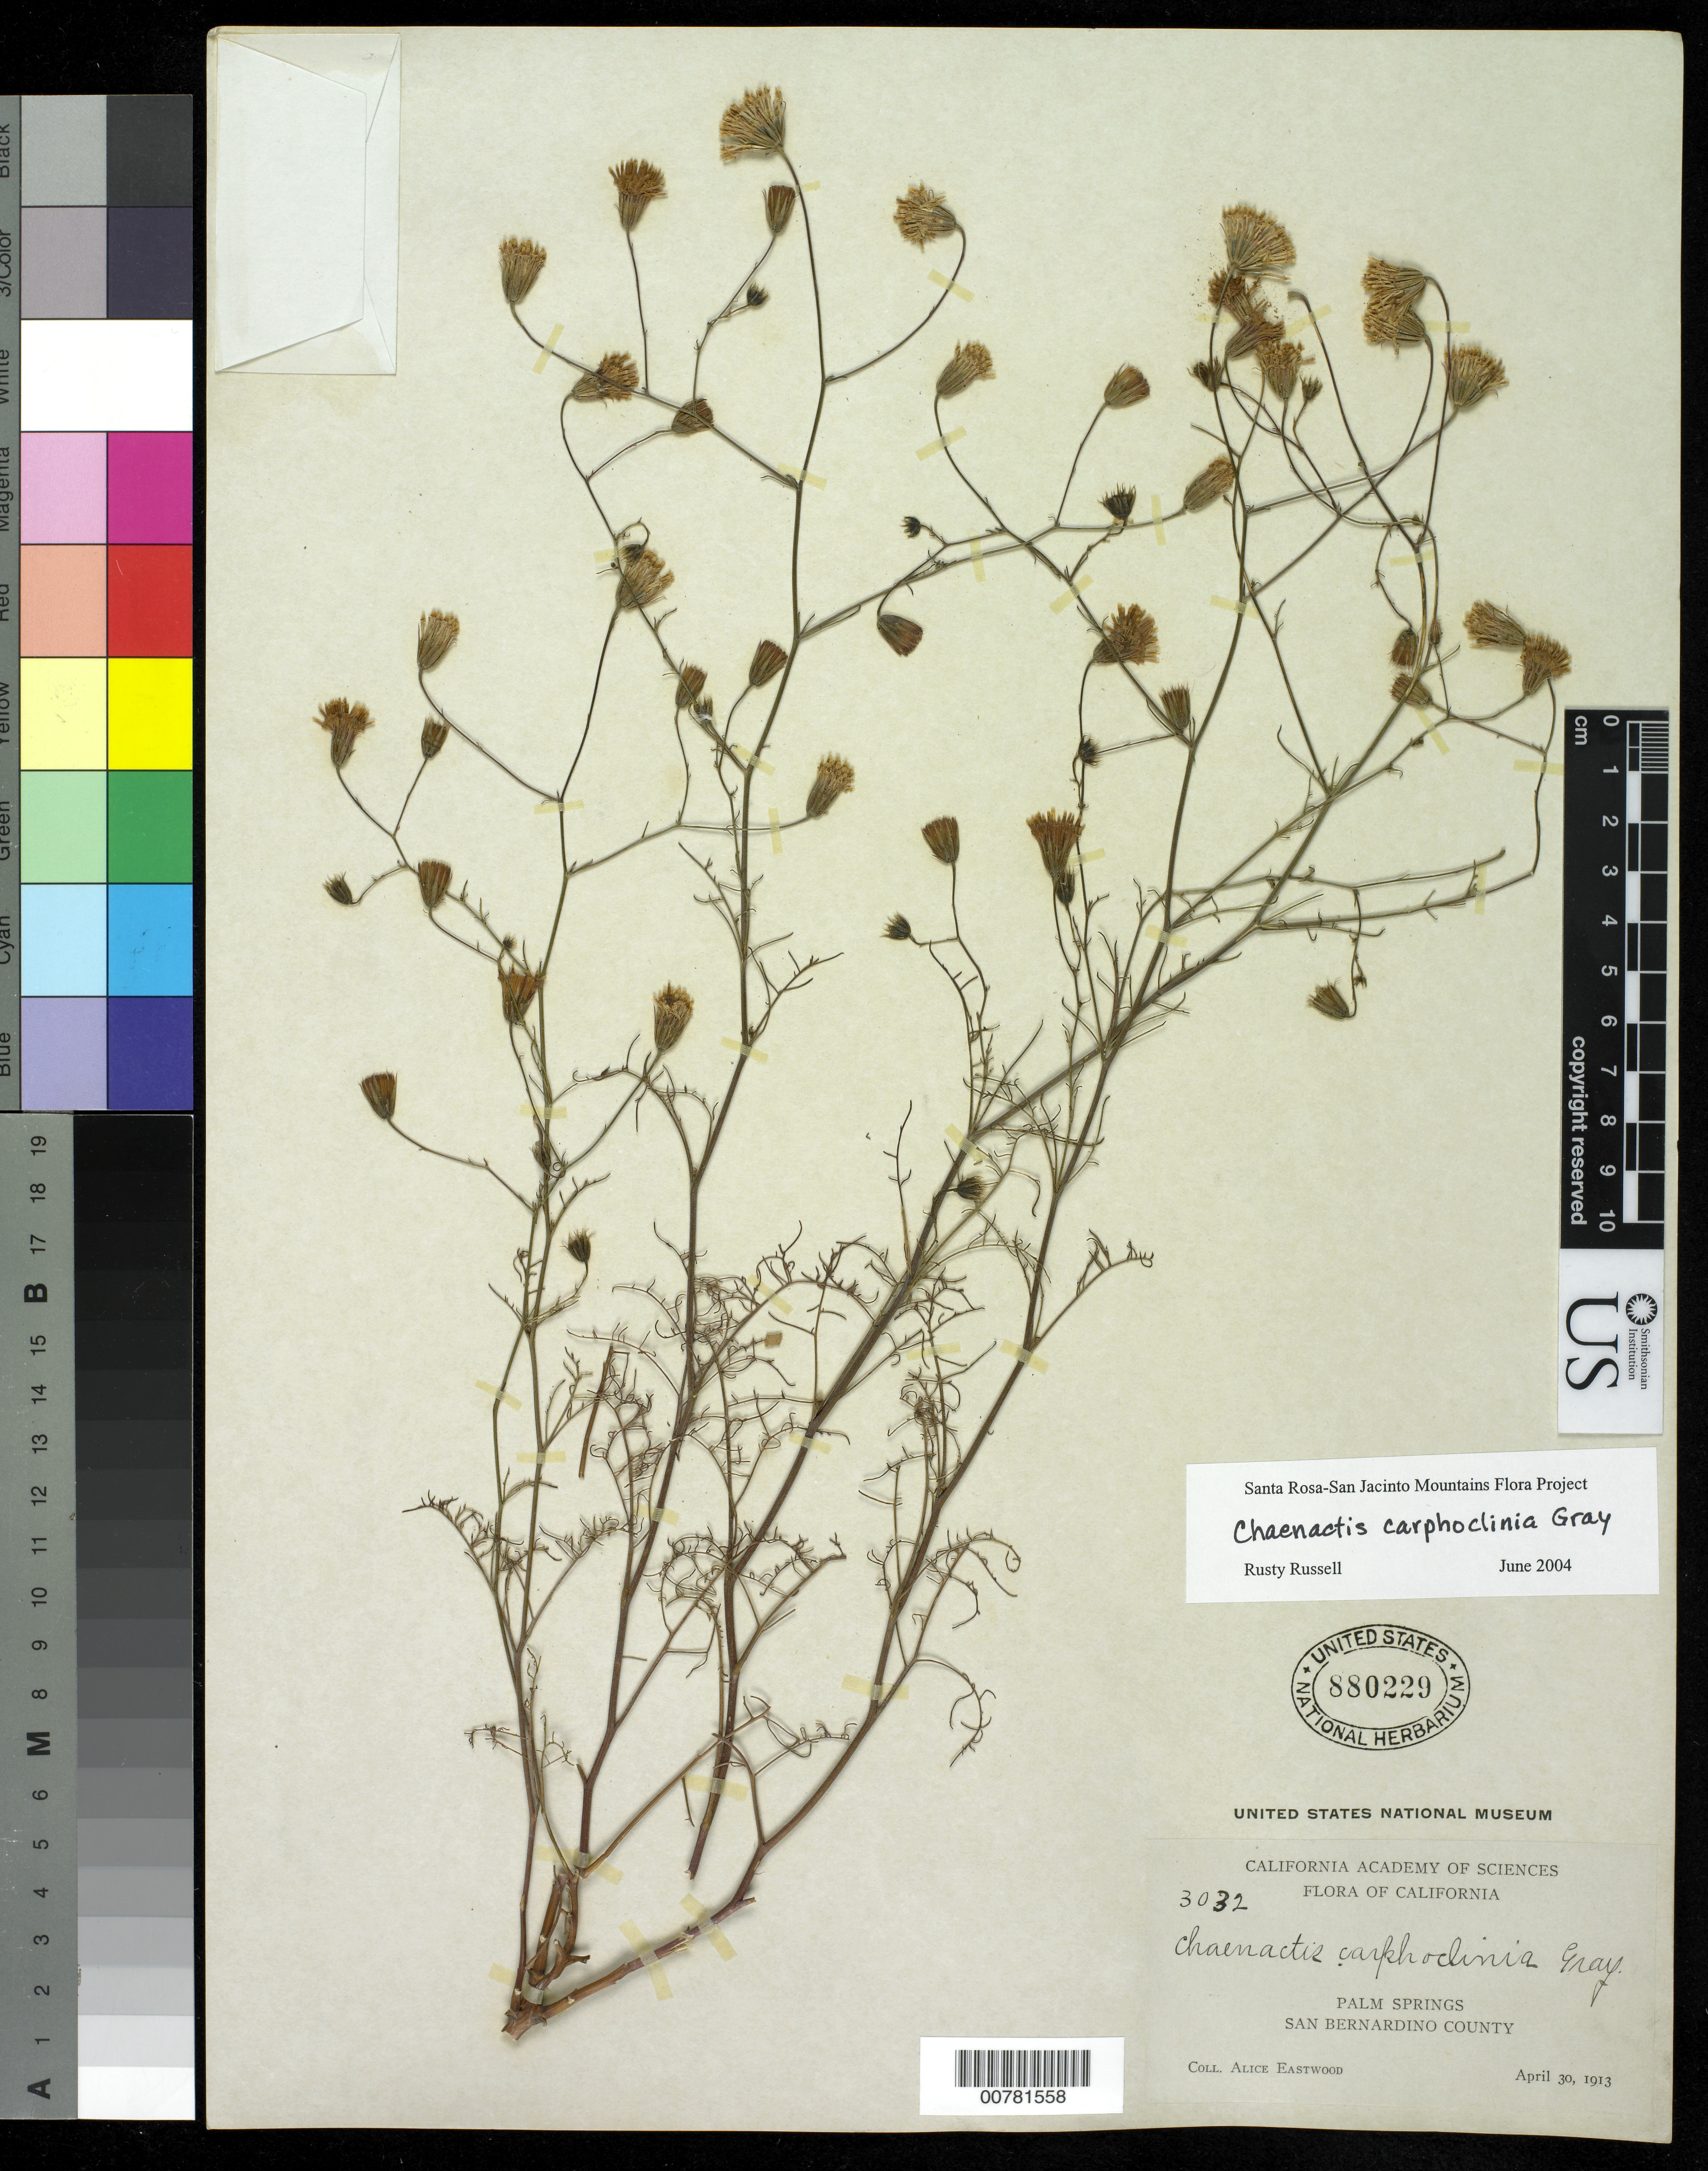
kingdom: Plantae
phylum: Tracheophyta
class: Magnoliopsida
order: Asterales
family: Asteraceae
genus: Chaenactis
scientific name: Chaenactis carphoclinia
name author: A. Gray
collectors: A. Eastwood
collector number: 3032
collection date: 1913-04-30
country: United States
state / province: California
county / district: San Bernardino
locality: Palm Springs, San Bernardino County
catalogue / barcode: US 880229